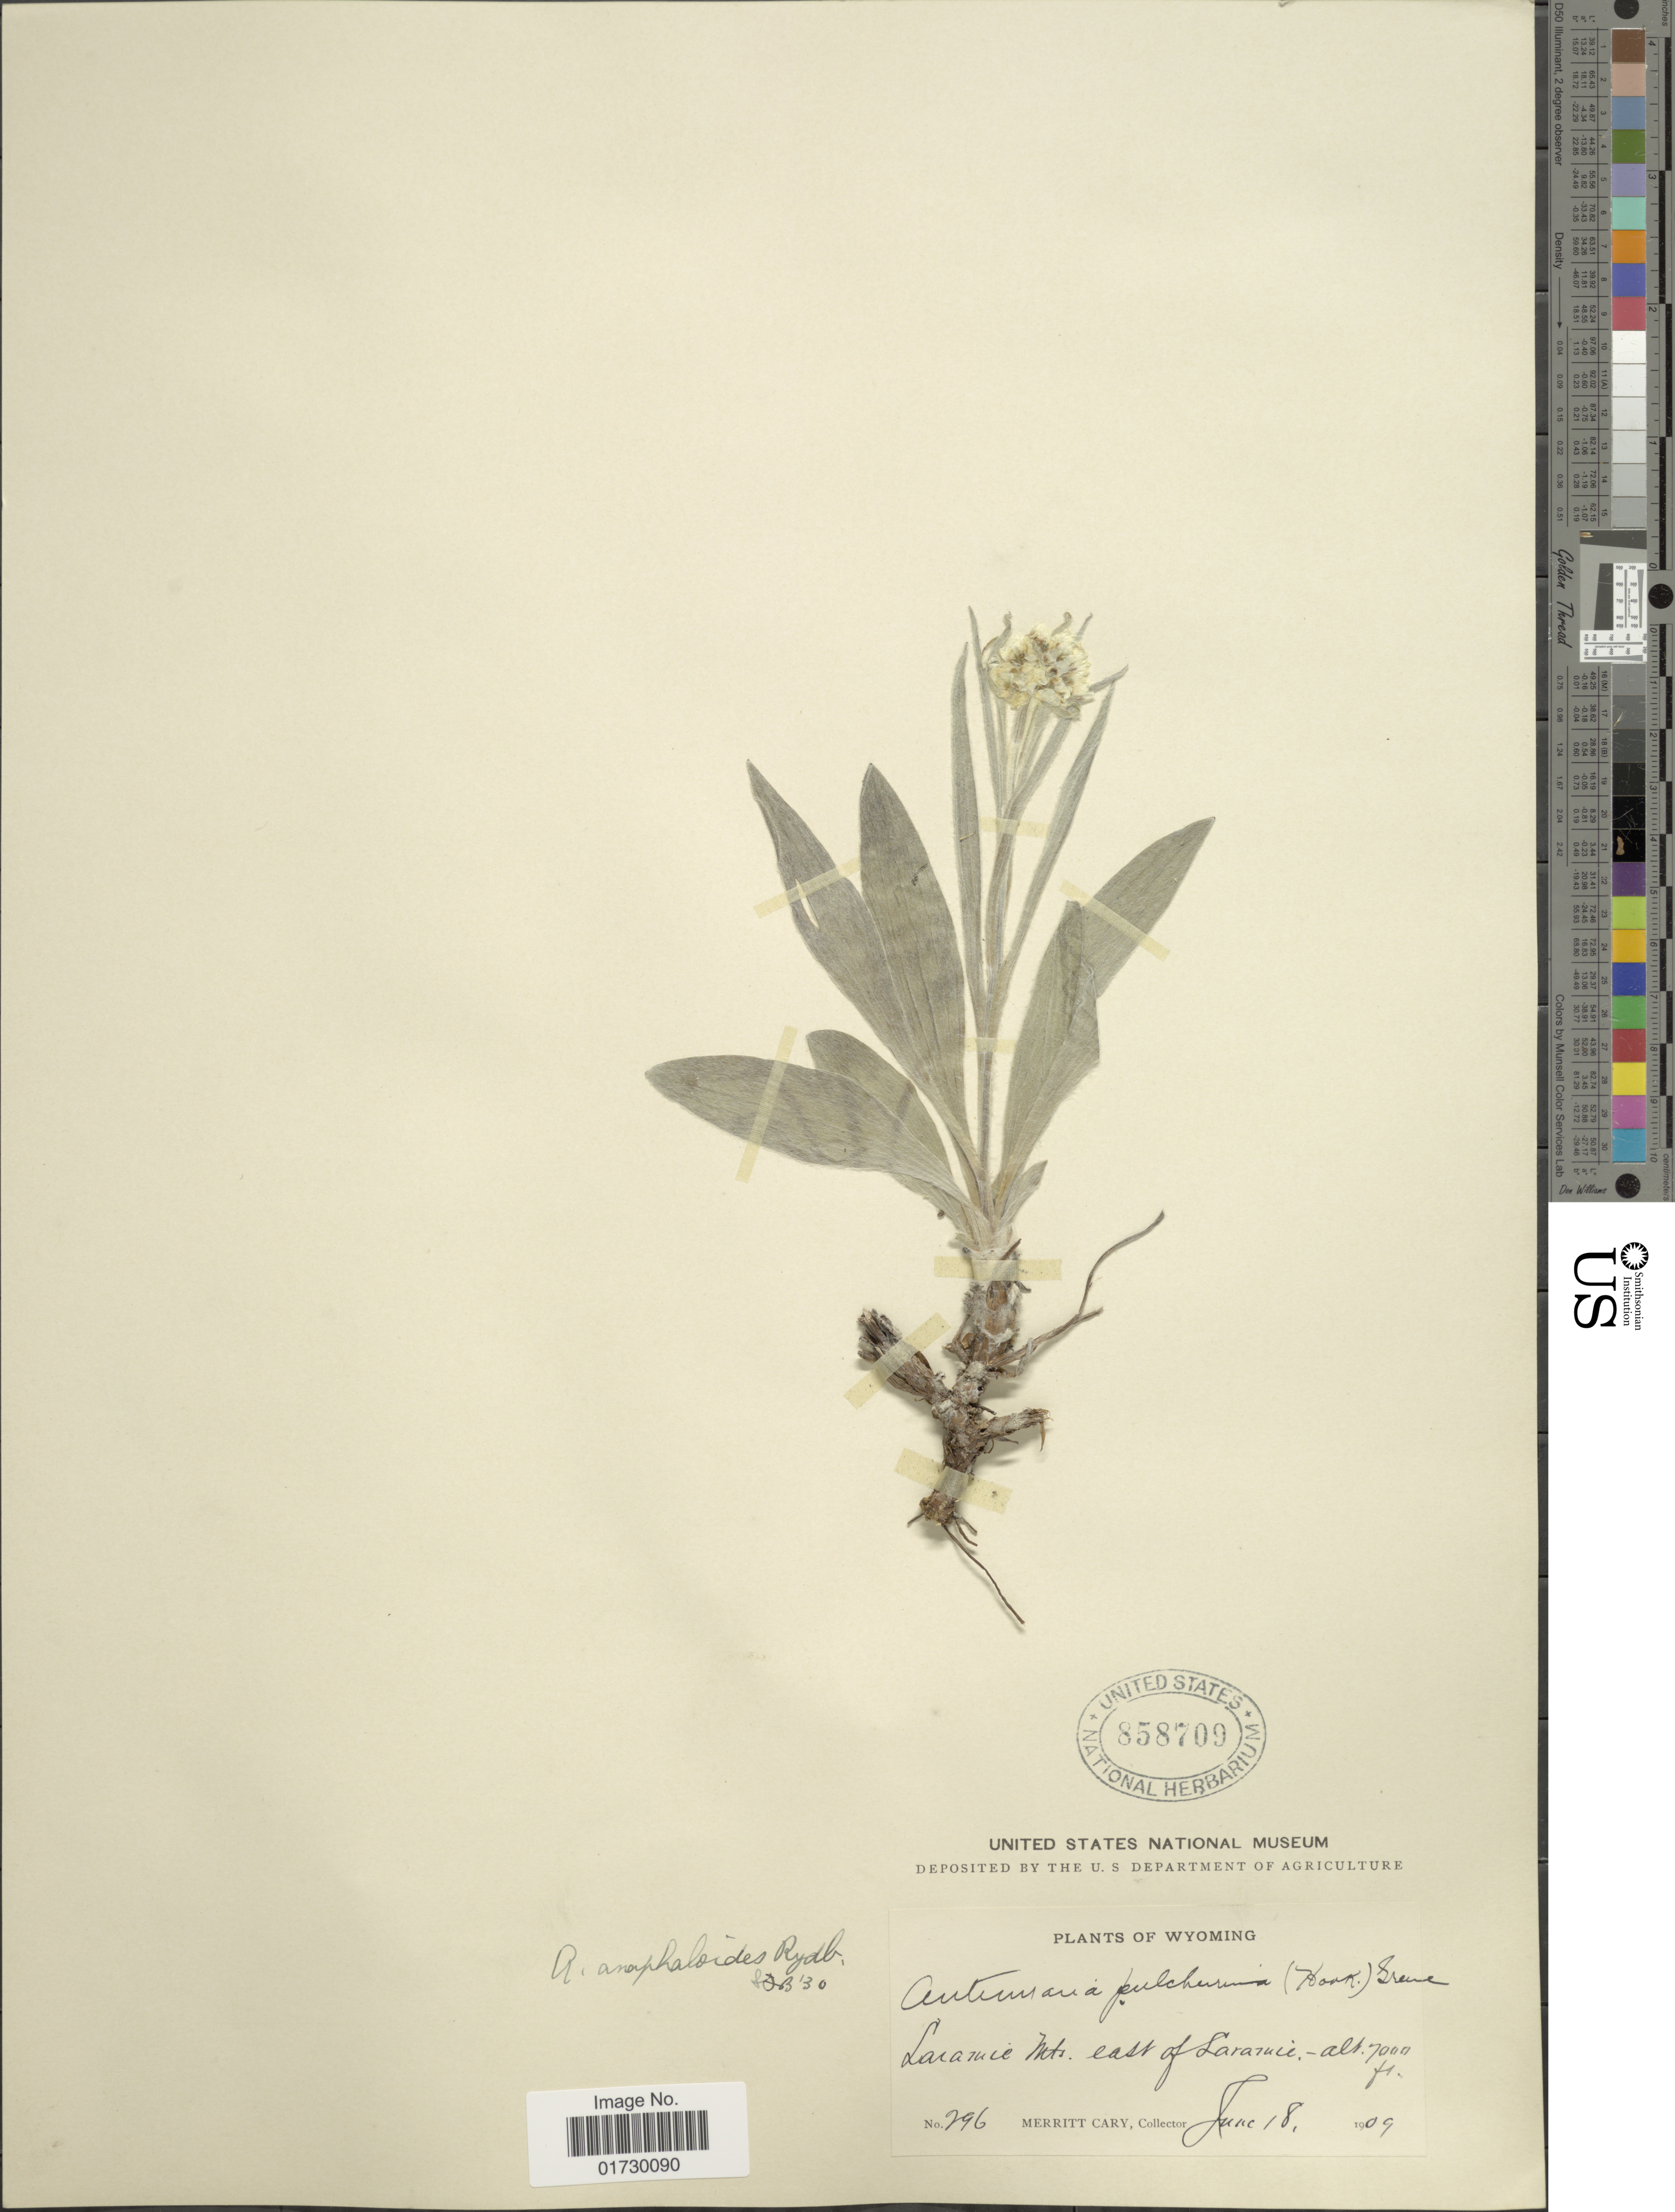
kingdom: Plantae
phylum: Tracheophyta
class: Magnoliopsida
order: Asterales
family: Asteraceae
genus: Antennaria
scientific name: Antennaria anaphaloides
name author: Rydb.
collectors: M. Cary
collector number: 796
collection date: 1909-06-18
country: United States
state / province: Wyoming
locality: Laramie Mts., east of Laramie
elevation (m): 2134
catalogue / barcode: US 858709